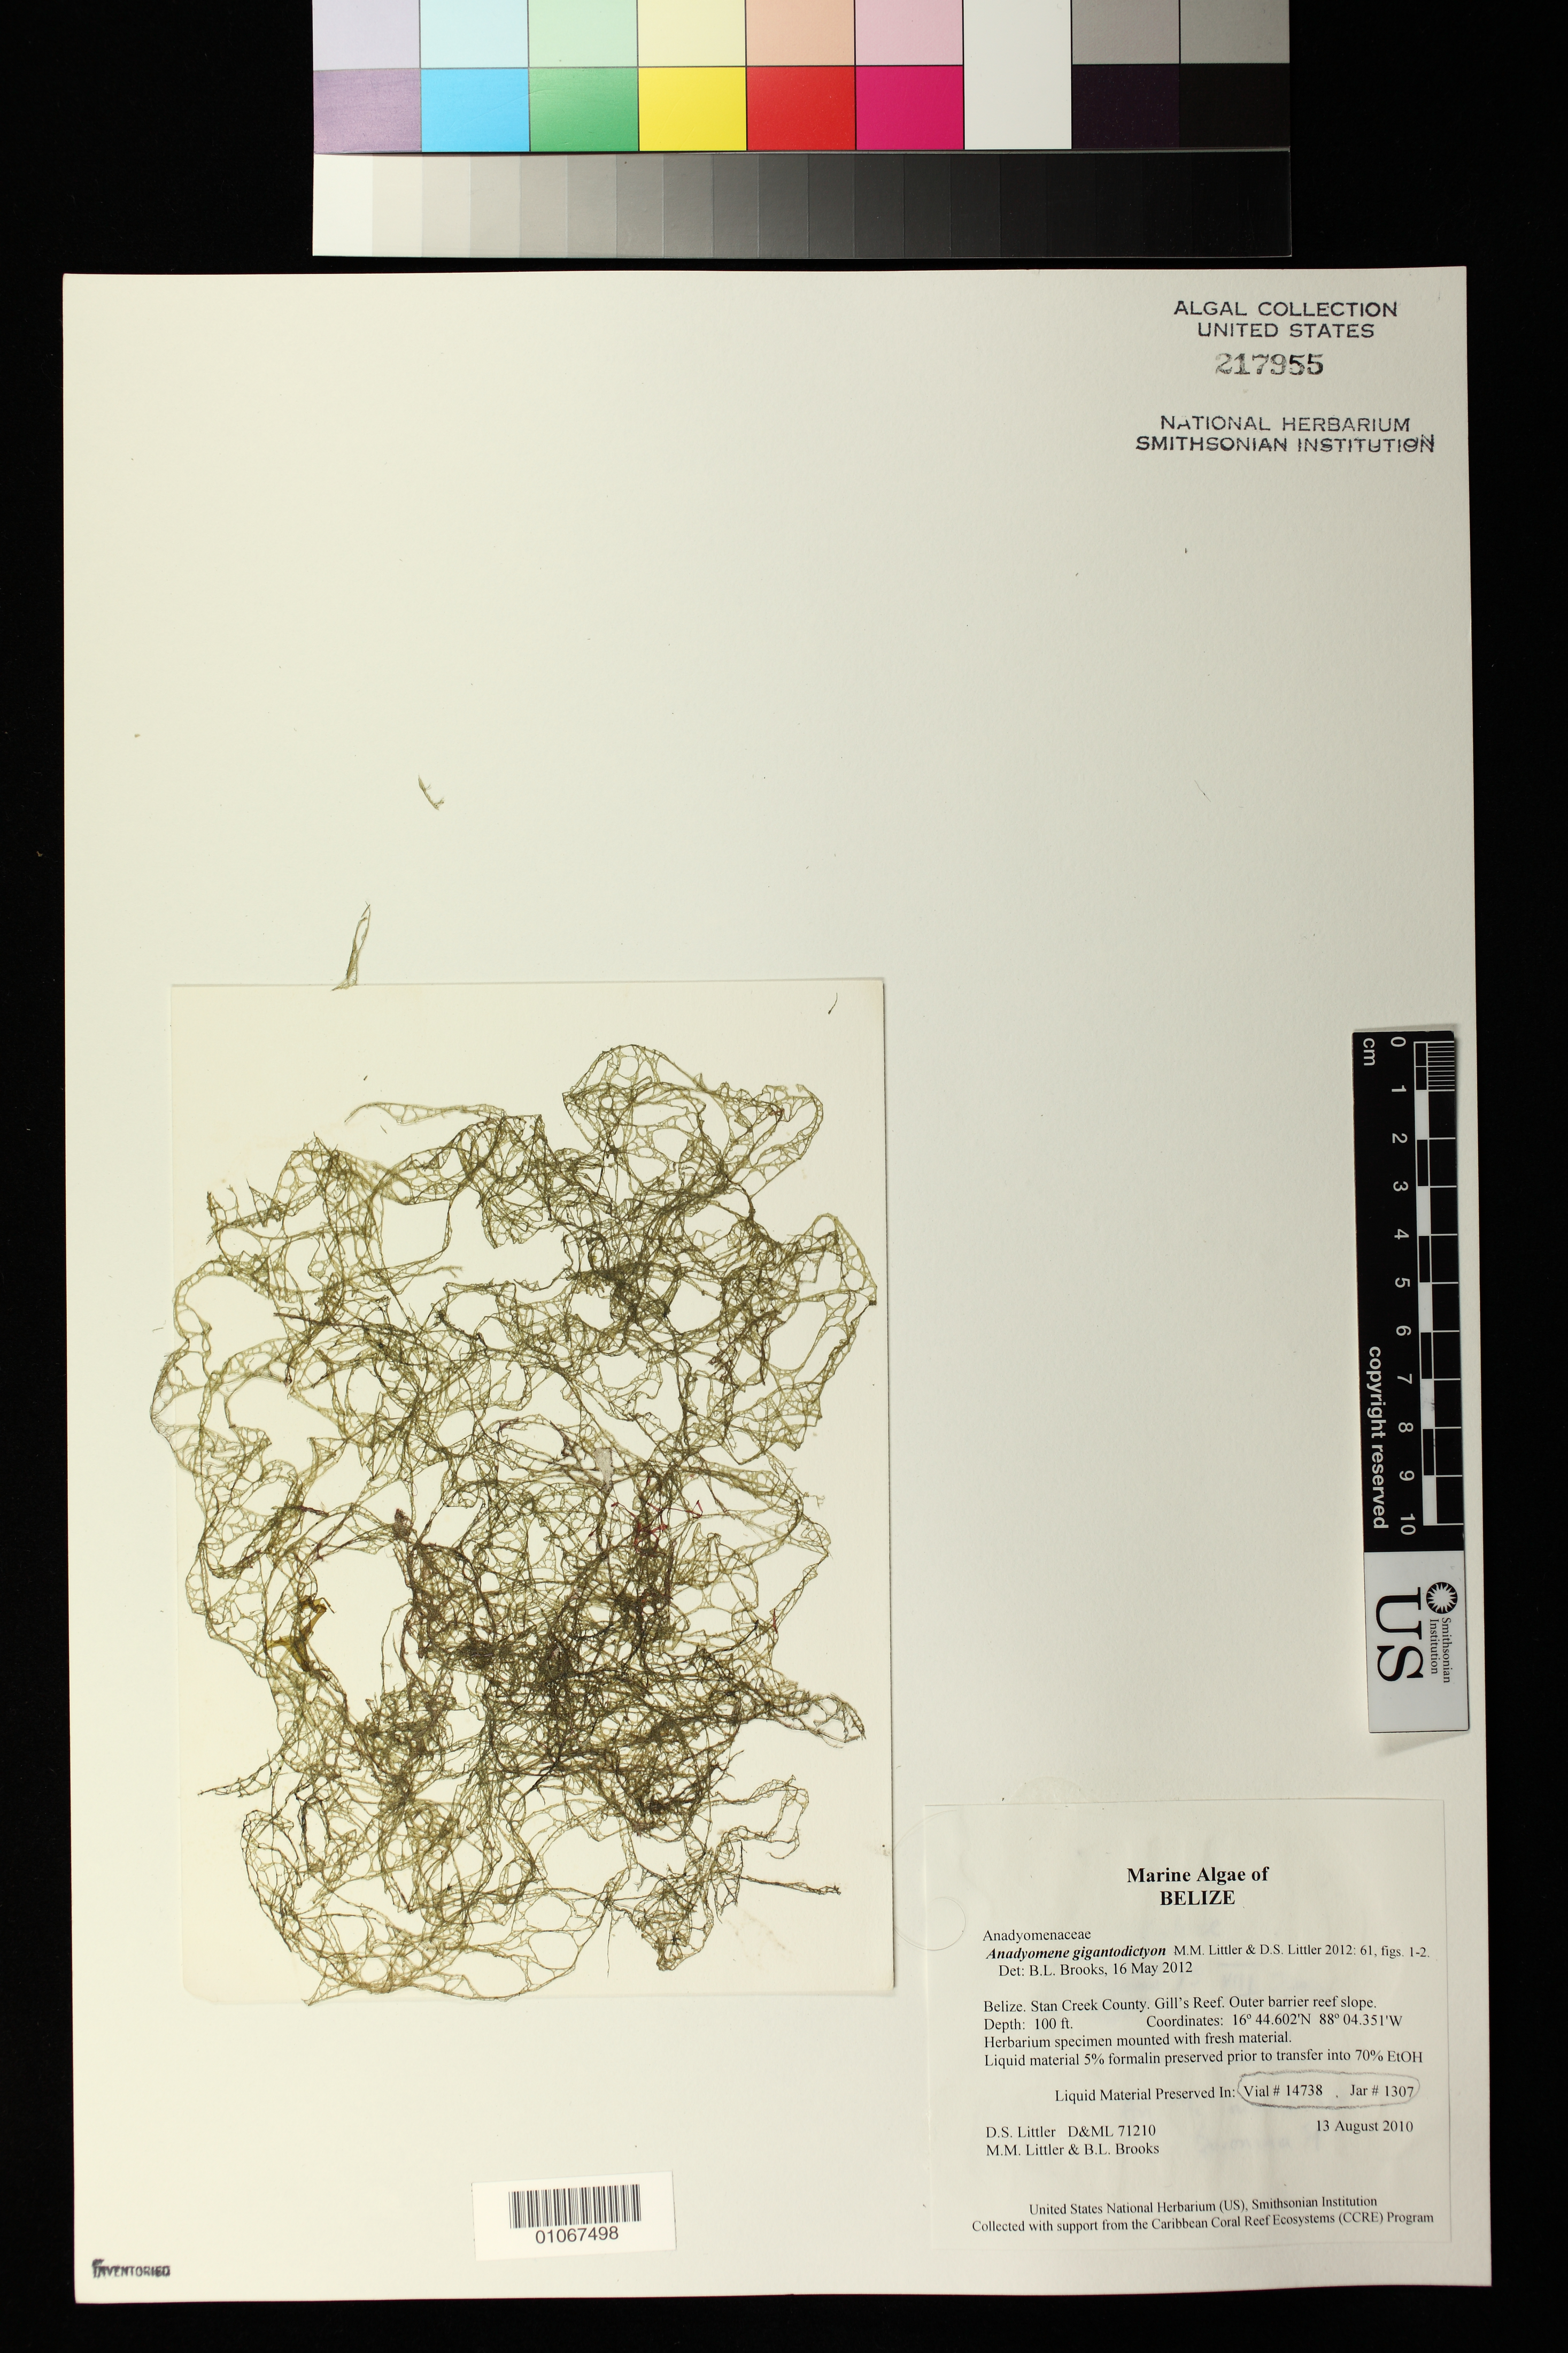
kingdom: Plantae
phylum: Chlorophyta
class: Ulvophyceae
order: Cladophorales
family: Anadyomenaceae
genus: Anadyomene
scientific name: Anadyomene gigantodictyon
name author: Littler & D.S. Littler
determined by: Brooks, B. L., (BOT), Smithsonian Institution - National Museum of Natural History (UNITED STATES)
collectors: D. S. Littler, M. M. Littler & B. Brooks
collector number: D&ML 71210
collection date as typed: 13 Aug 2010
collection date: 2010-08-13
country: Belize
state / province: Stann Creek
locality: Gill's Reef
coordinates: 16 44.602"N, 88 04.351'W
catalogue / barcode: US 217955